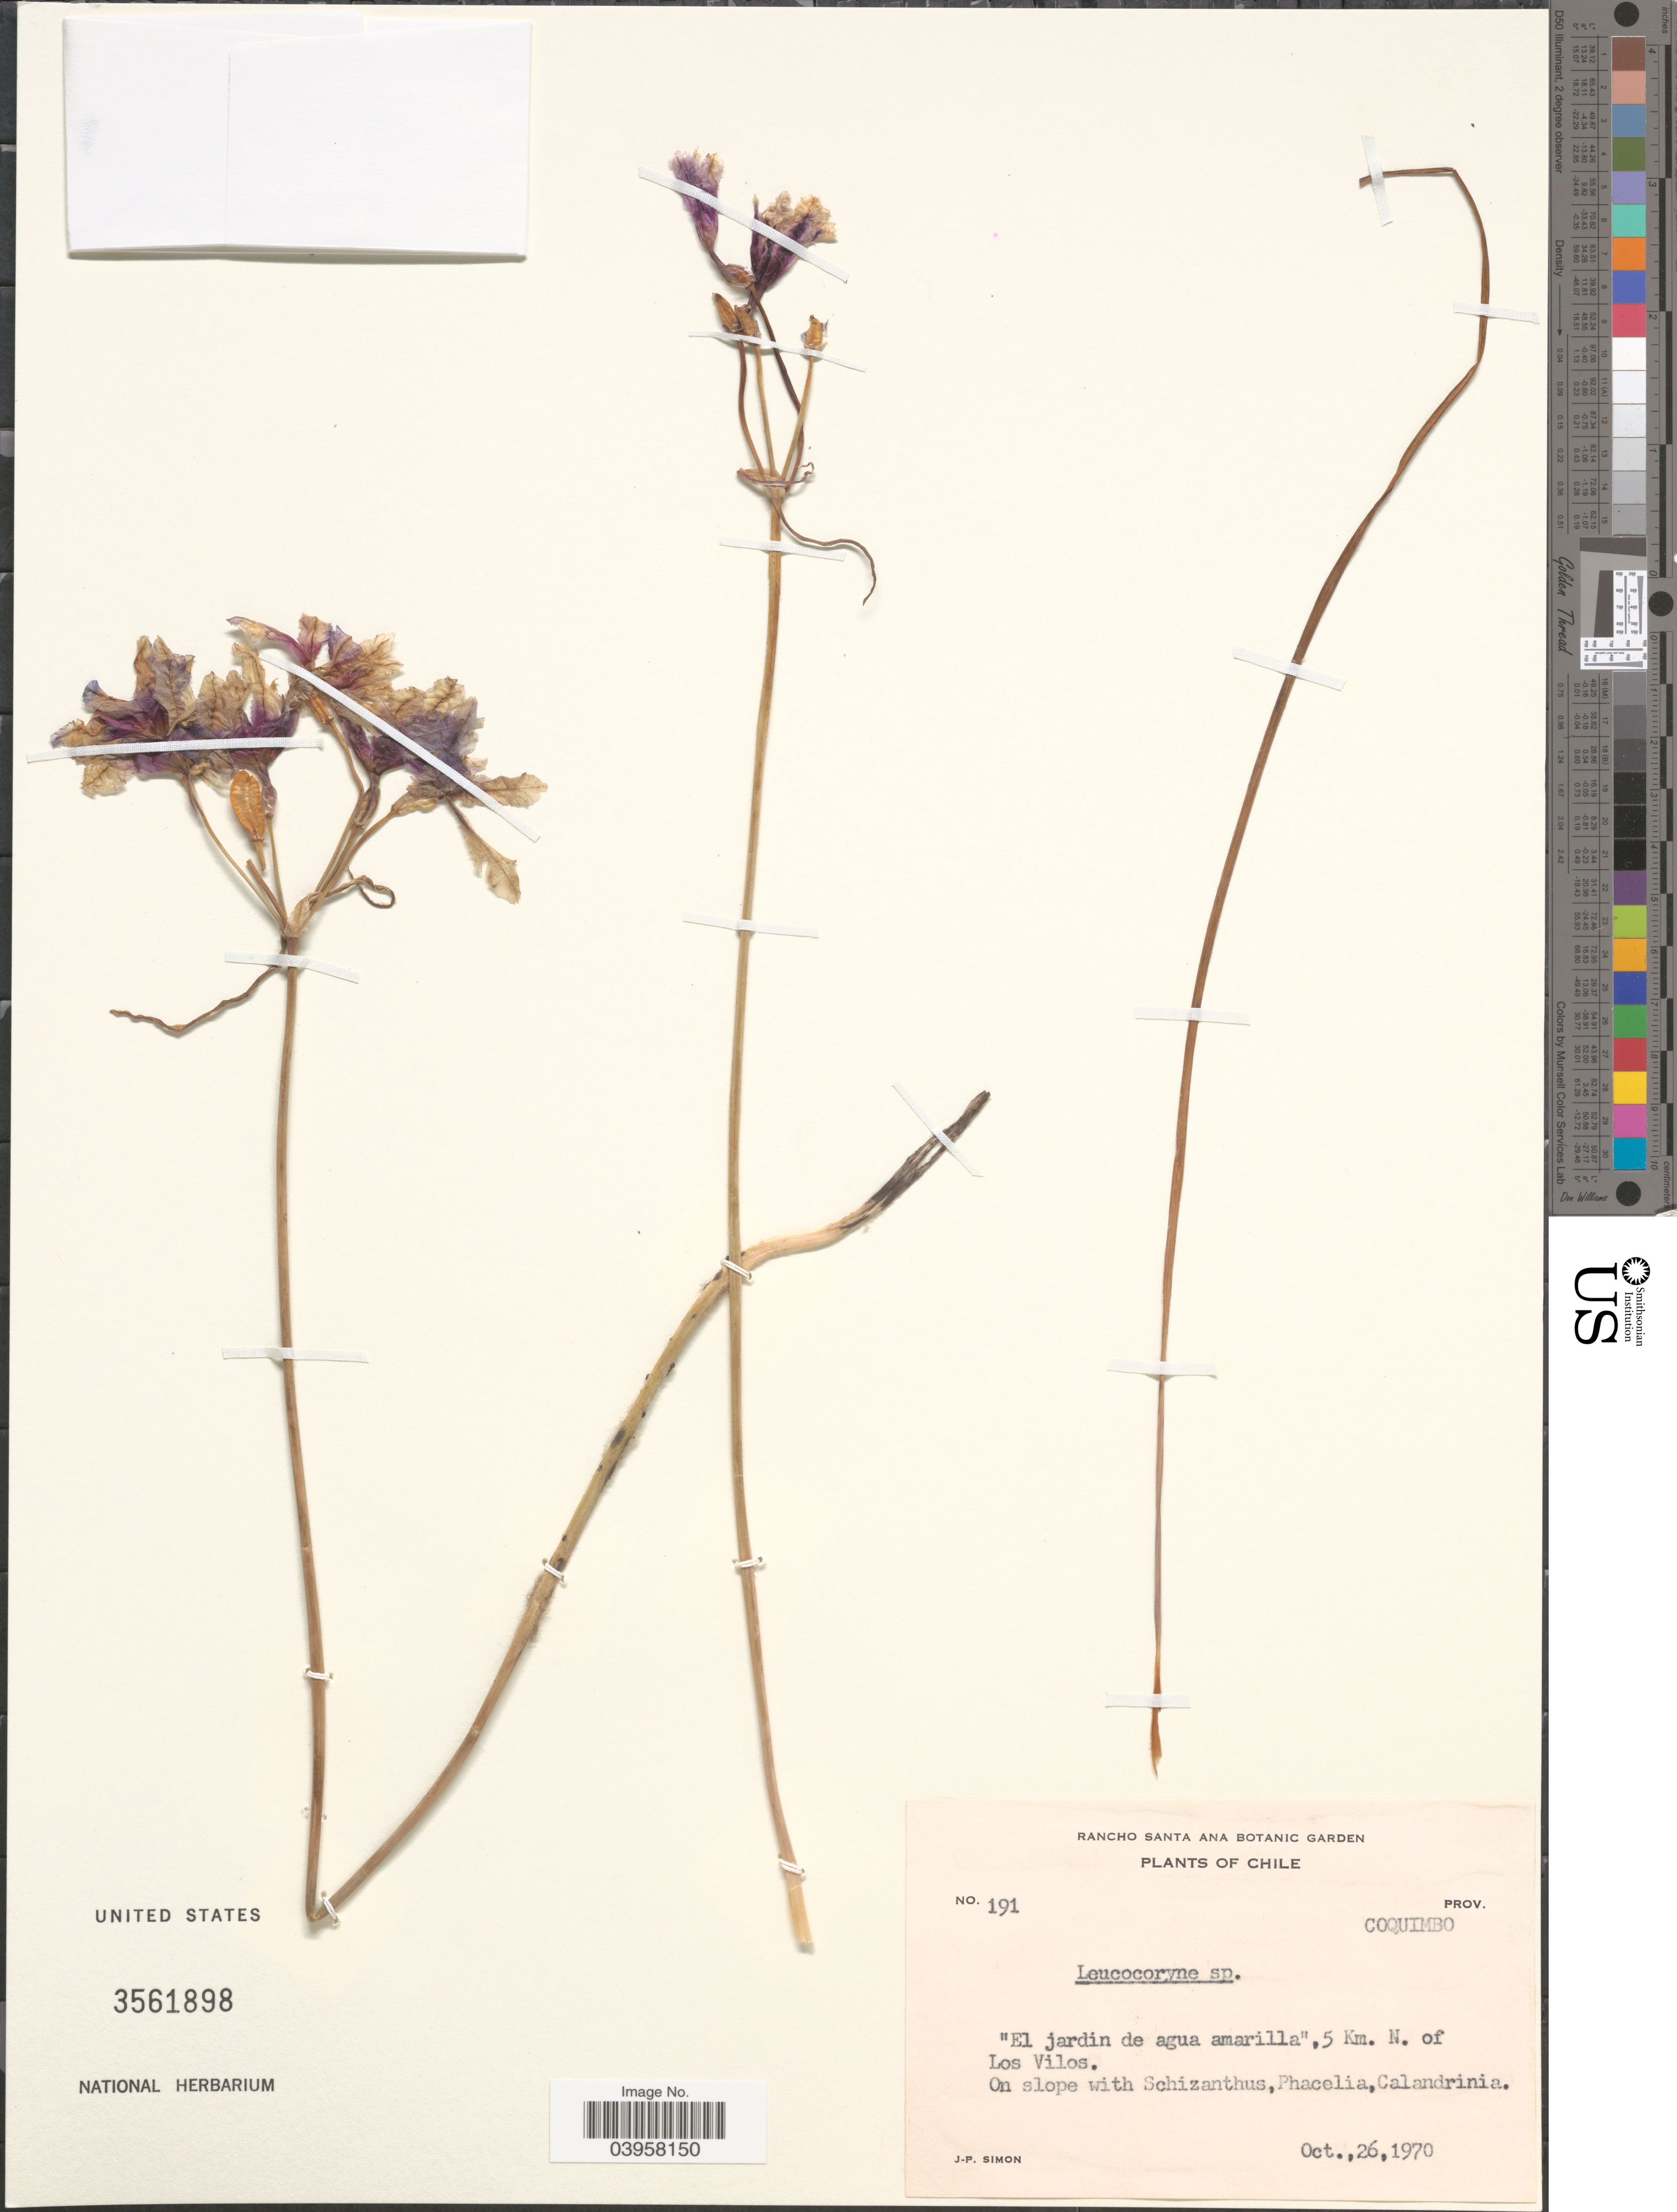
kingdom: Plantae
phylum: Tracheophyta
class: Liliopsida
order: Asparagales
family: Amaryllidaceae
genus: Leucocoryne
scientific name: Leucocoryne sp.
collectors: J.-P. Simon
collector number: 191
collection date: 1970-10-26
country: Chile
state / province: Coquimbo (IV)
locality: Coquimbo Prov. "El jardin de agua amarilla", 5 Km. N. of Los Vilos.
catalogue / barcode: US 3561898